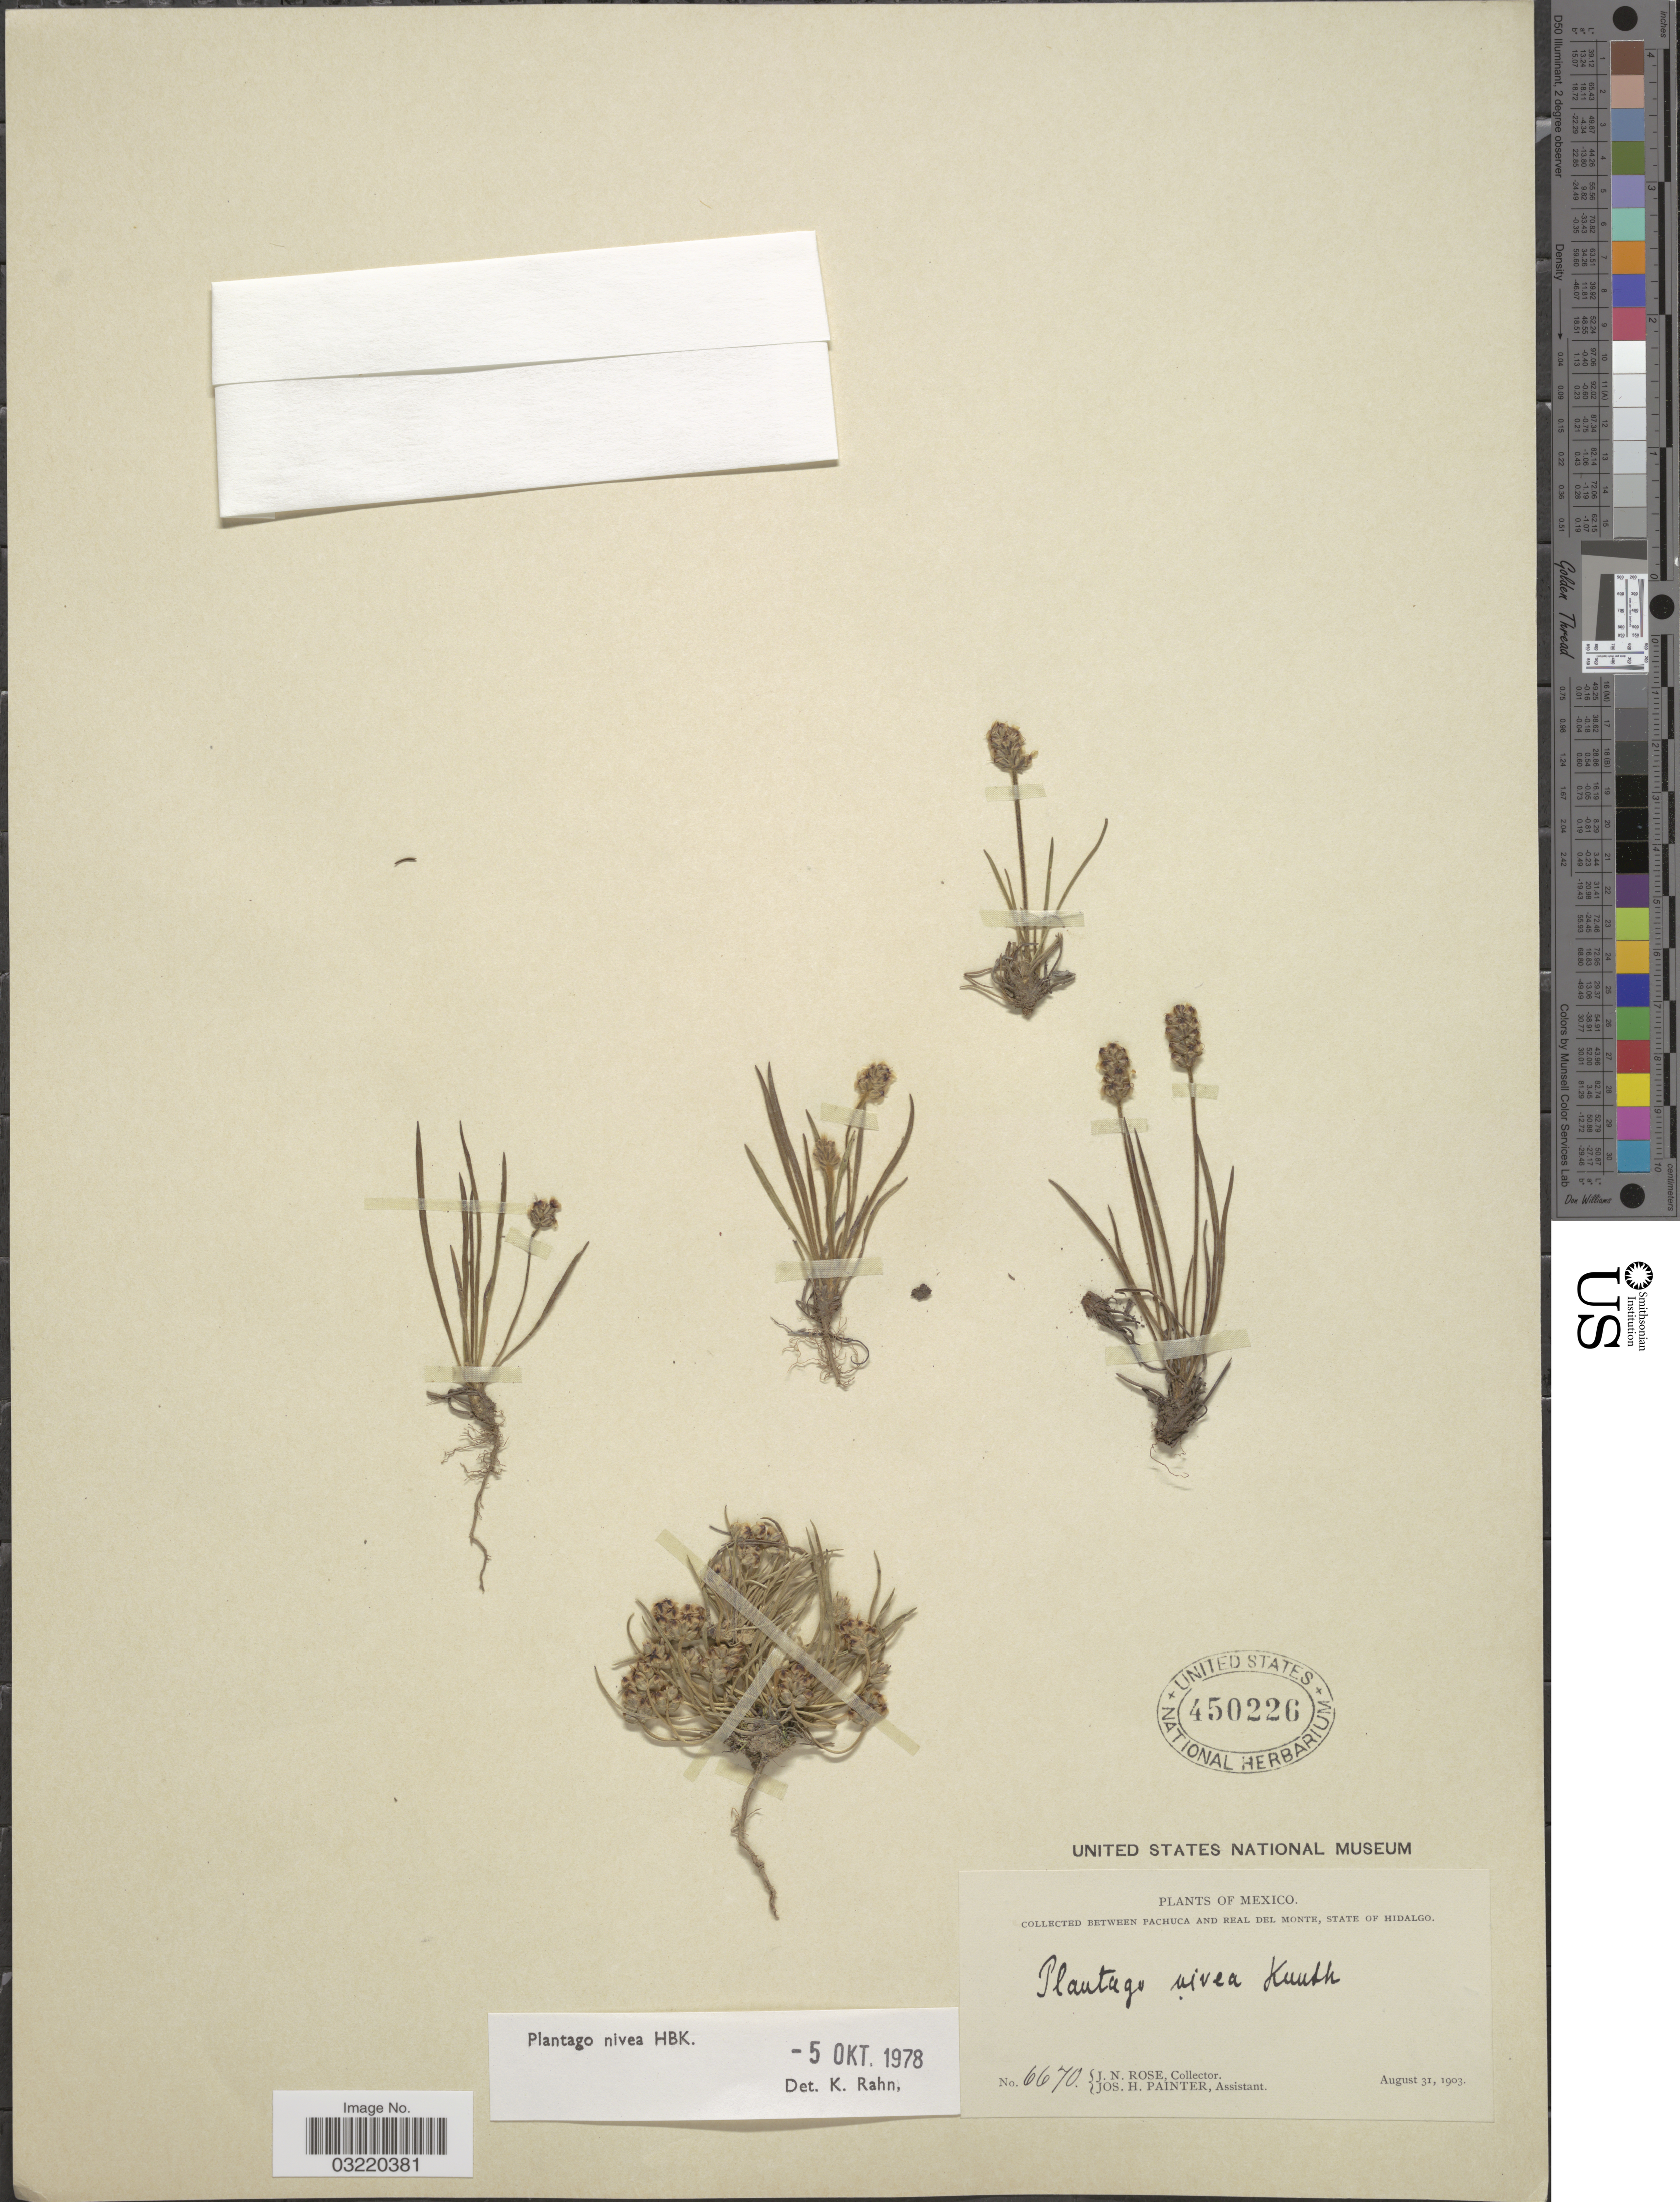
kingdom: Plantae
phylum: Tracheophyta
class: Magnoliopsida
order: Lamiales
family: Plantaginaceae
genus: Plantago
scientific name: Plantago nivea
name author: Kunth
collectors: J. N. Rose & J. H. Painter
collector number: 6670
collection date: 1903-08-31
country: Mexico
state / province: Hidalgo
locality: Between Pachuca and Real del Monte.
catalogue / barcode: US 450226